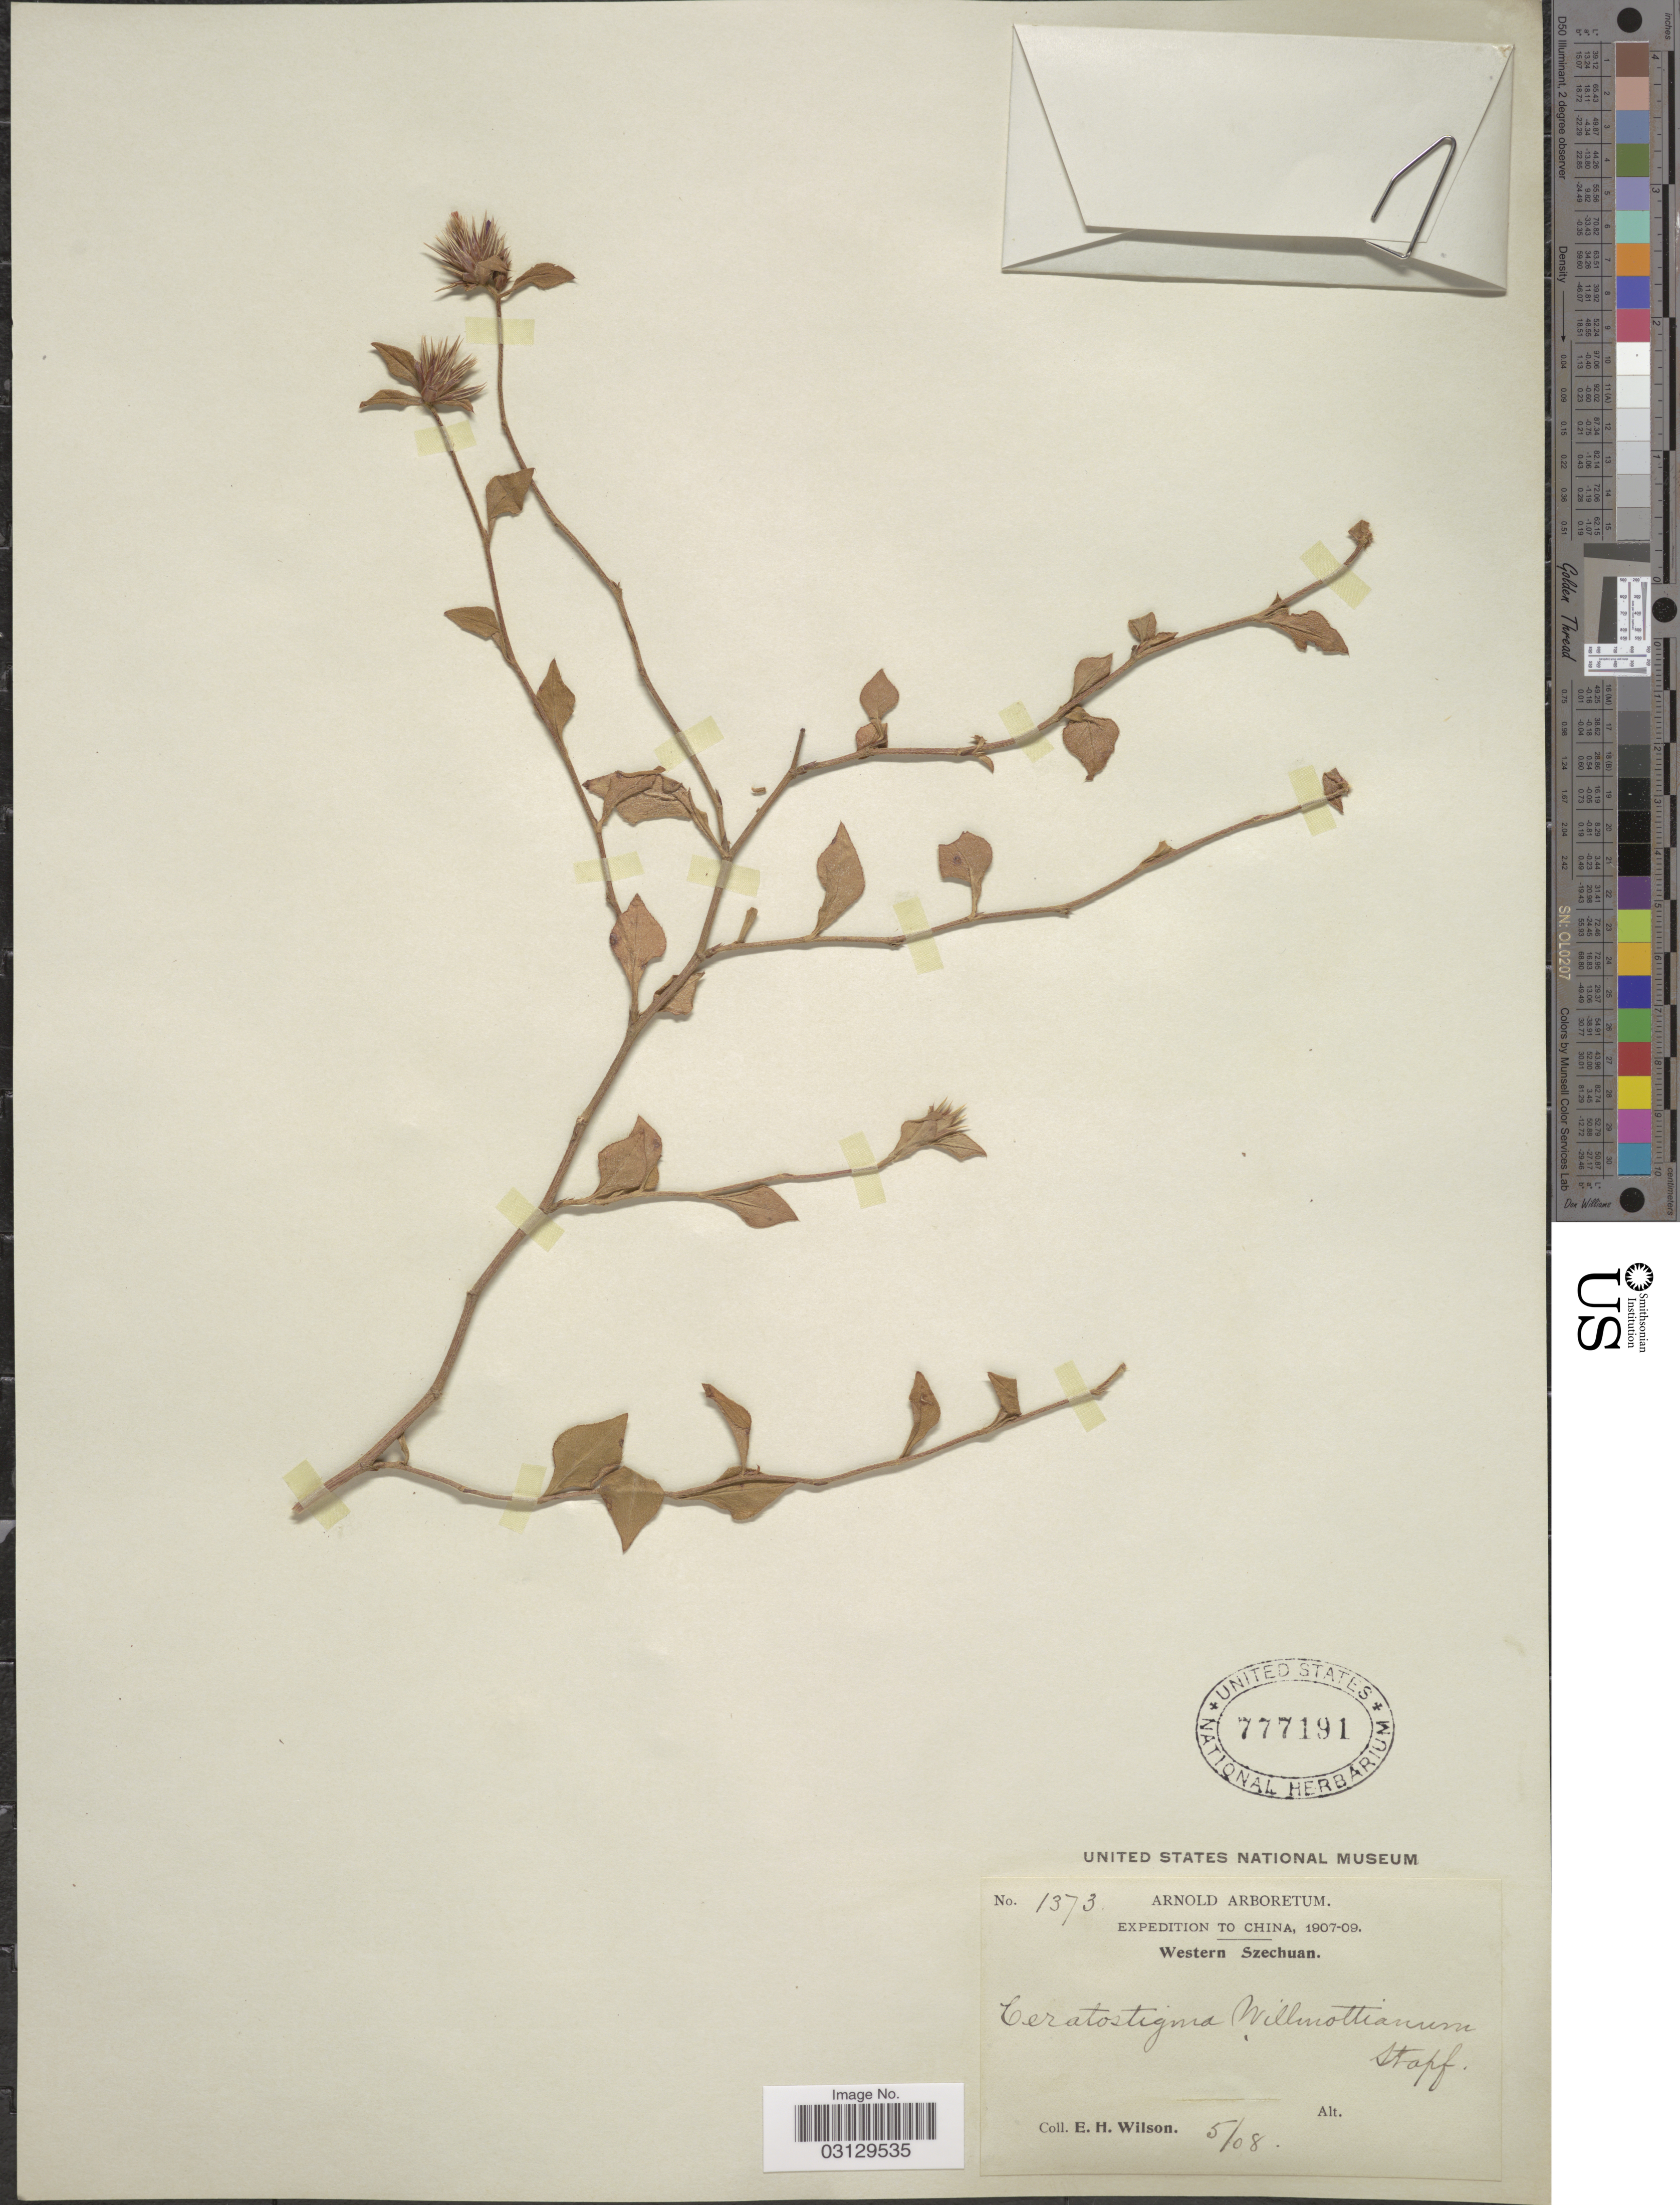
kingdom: Plantae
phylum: Tracheophyta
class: Magnoliopsida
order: Caryophyllales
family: Plumbaginaceae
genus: Ceratostigma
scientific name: Ceratostigma willmottianum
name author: Stapf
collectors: E. Wilson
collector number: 1373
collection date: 1908-05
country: China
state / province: Sichuan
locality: Western Szechuan.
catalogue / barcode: US 777191